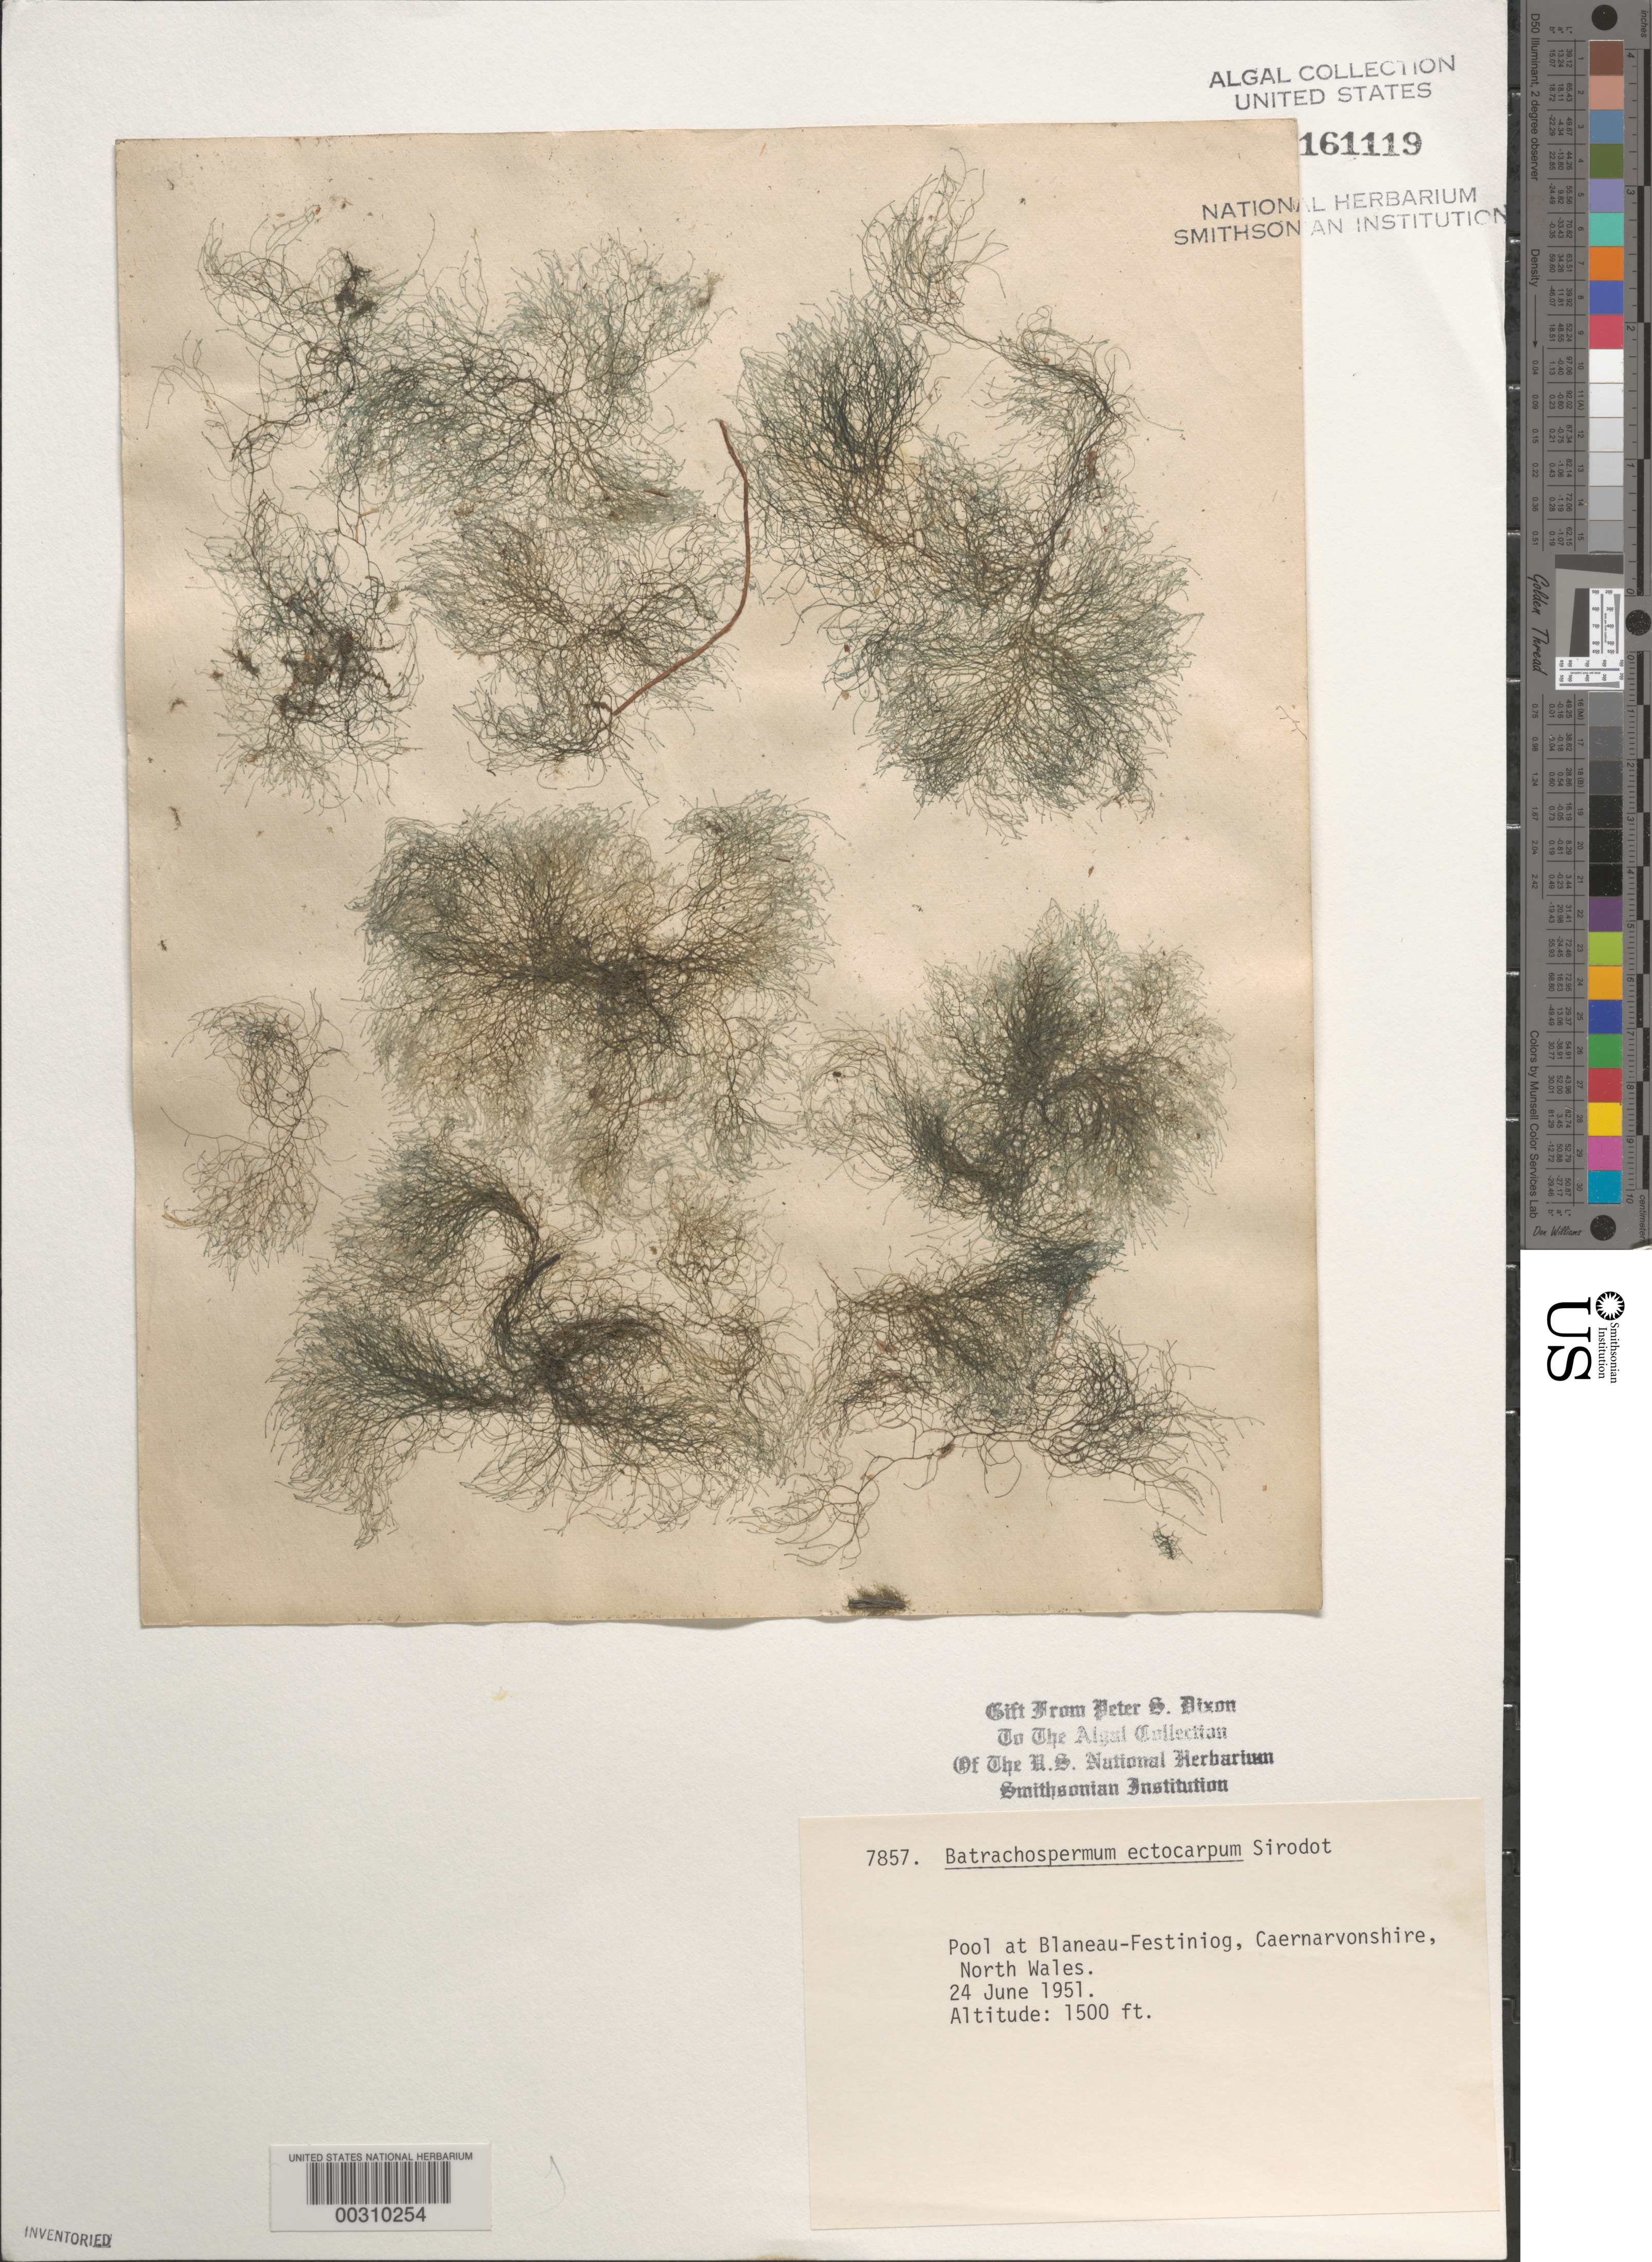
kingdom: Plantae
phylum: Rhodophyta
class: Florideophyceae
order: Batrachospermales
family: Batrachospermaceae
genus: Sheathia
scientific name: Sheathia boryana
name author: (Sirodot) Salomaki & M.L. Vis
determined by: Algae name updating Project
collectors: P. S. Dixon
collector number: PSD 7857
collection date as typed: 24 Jun 1951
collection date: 1951-06-24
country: United Kingdom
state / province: Wales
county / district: Gwynedd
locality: Blaneau-Festiniog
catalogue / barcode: US 161119